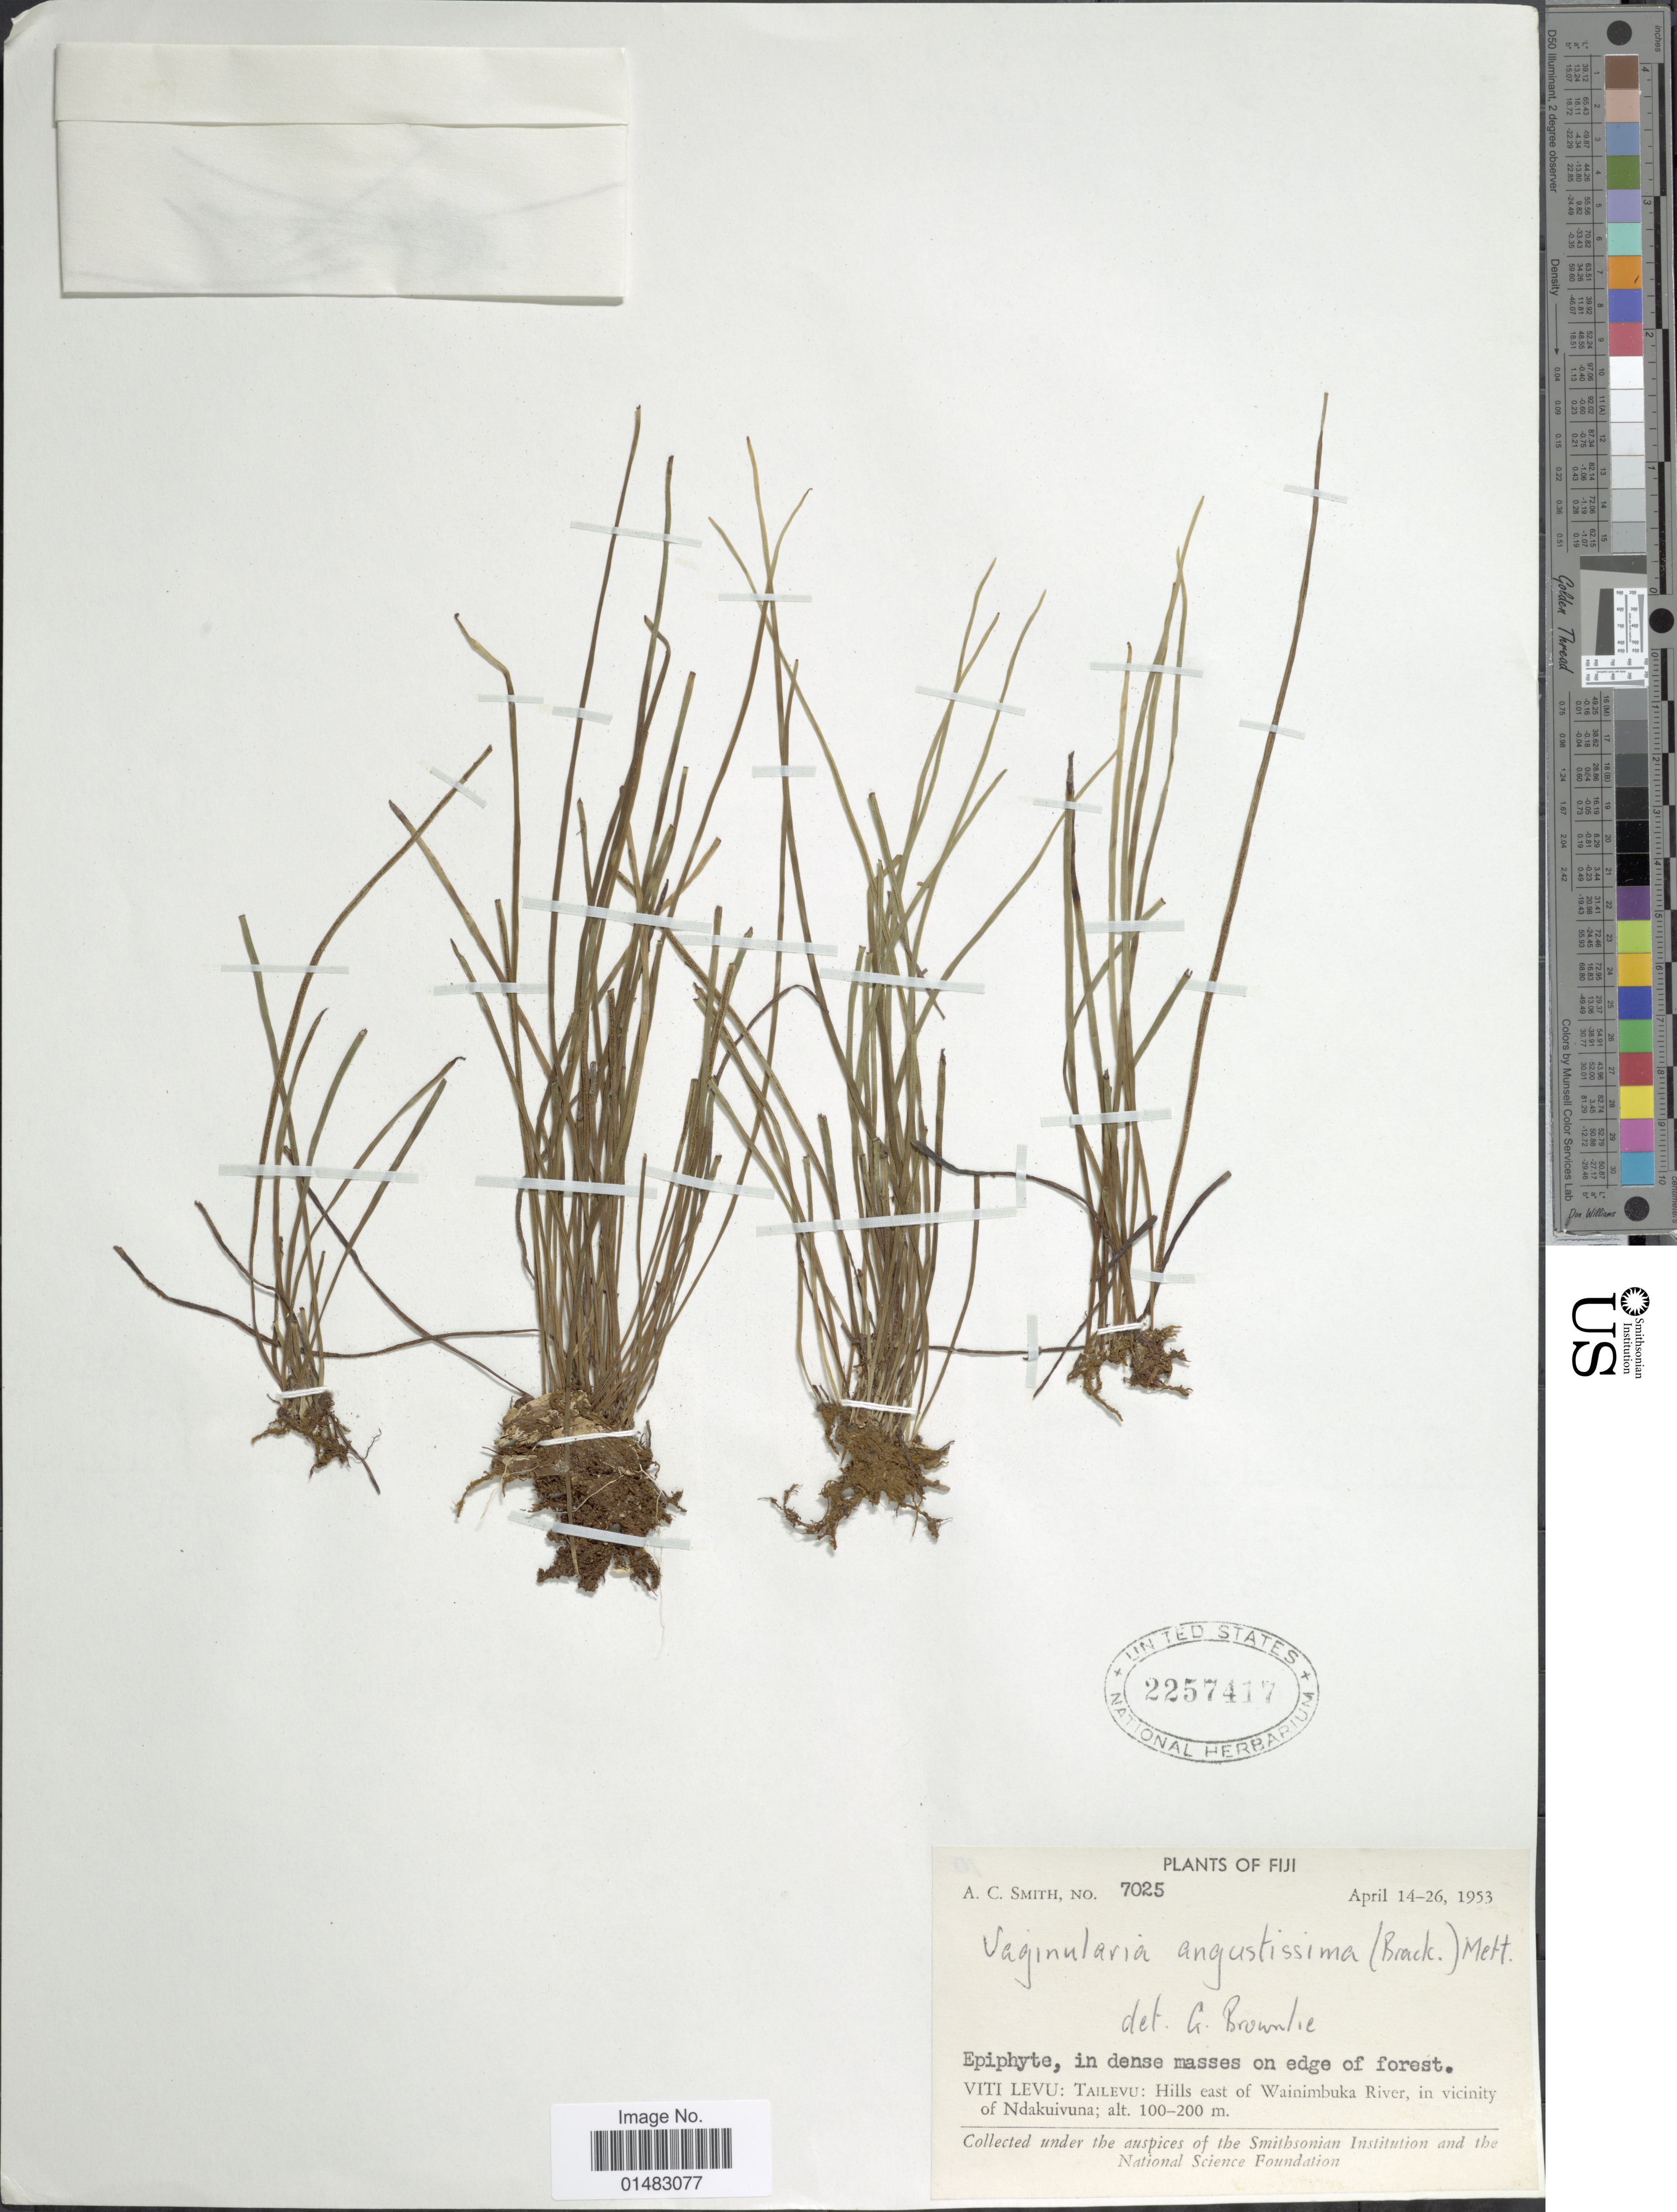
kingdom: Plantae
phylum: Tracheophyta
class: Polypodiopsida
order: Polypodiales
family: Pteridaceae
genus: Vaginularia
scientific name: Vaginularia angustissima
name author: (Brack.) Mett.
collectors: A. C. Smith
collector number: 7025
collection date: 1953-04-14/1953-04-26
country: Fiji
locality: Viti Levu : Tailevu : Hills east of Wainimbuka River, in vicinity of Ndakuivuna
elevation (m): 100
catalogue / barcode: US 2257417